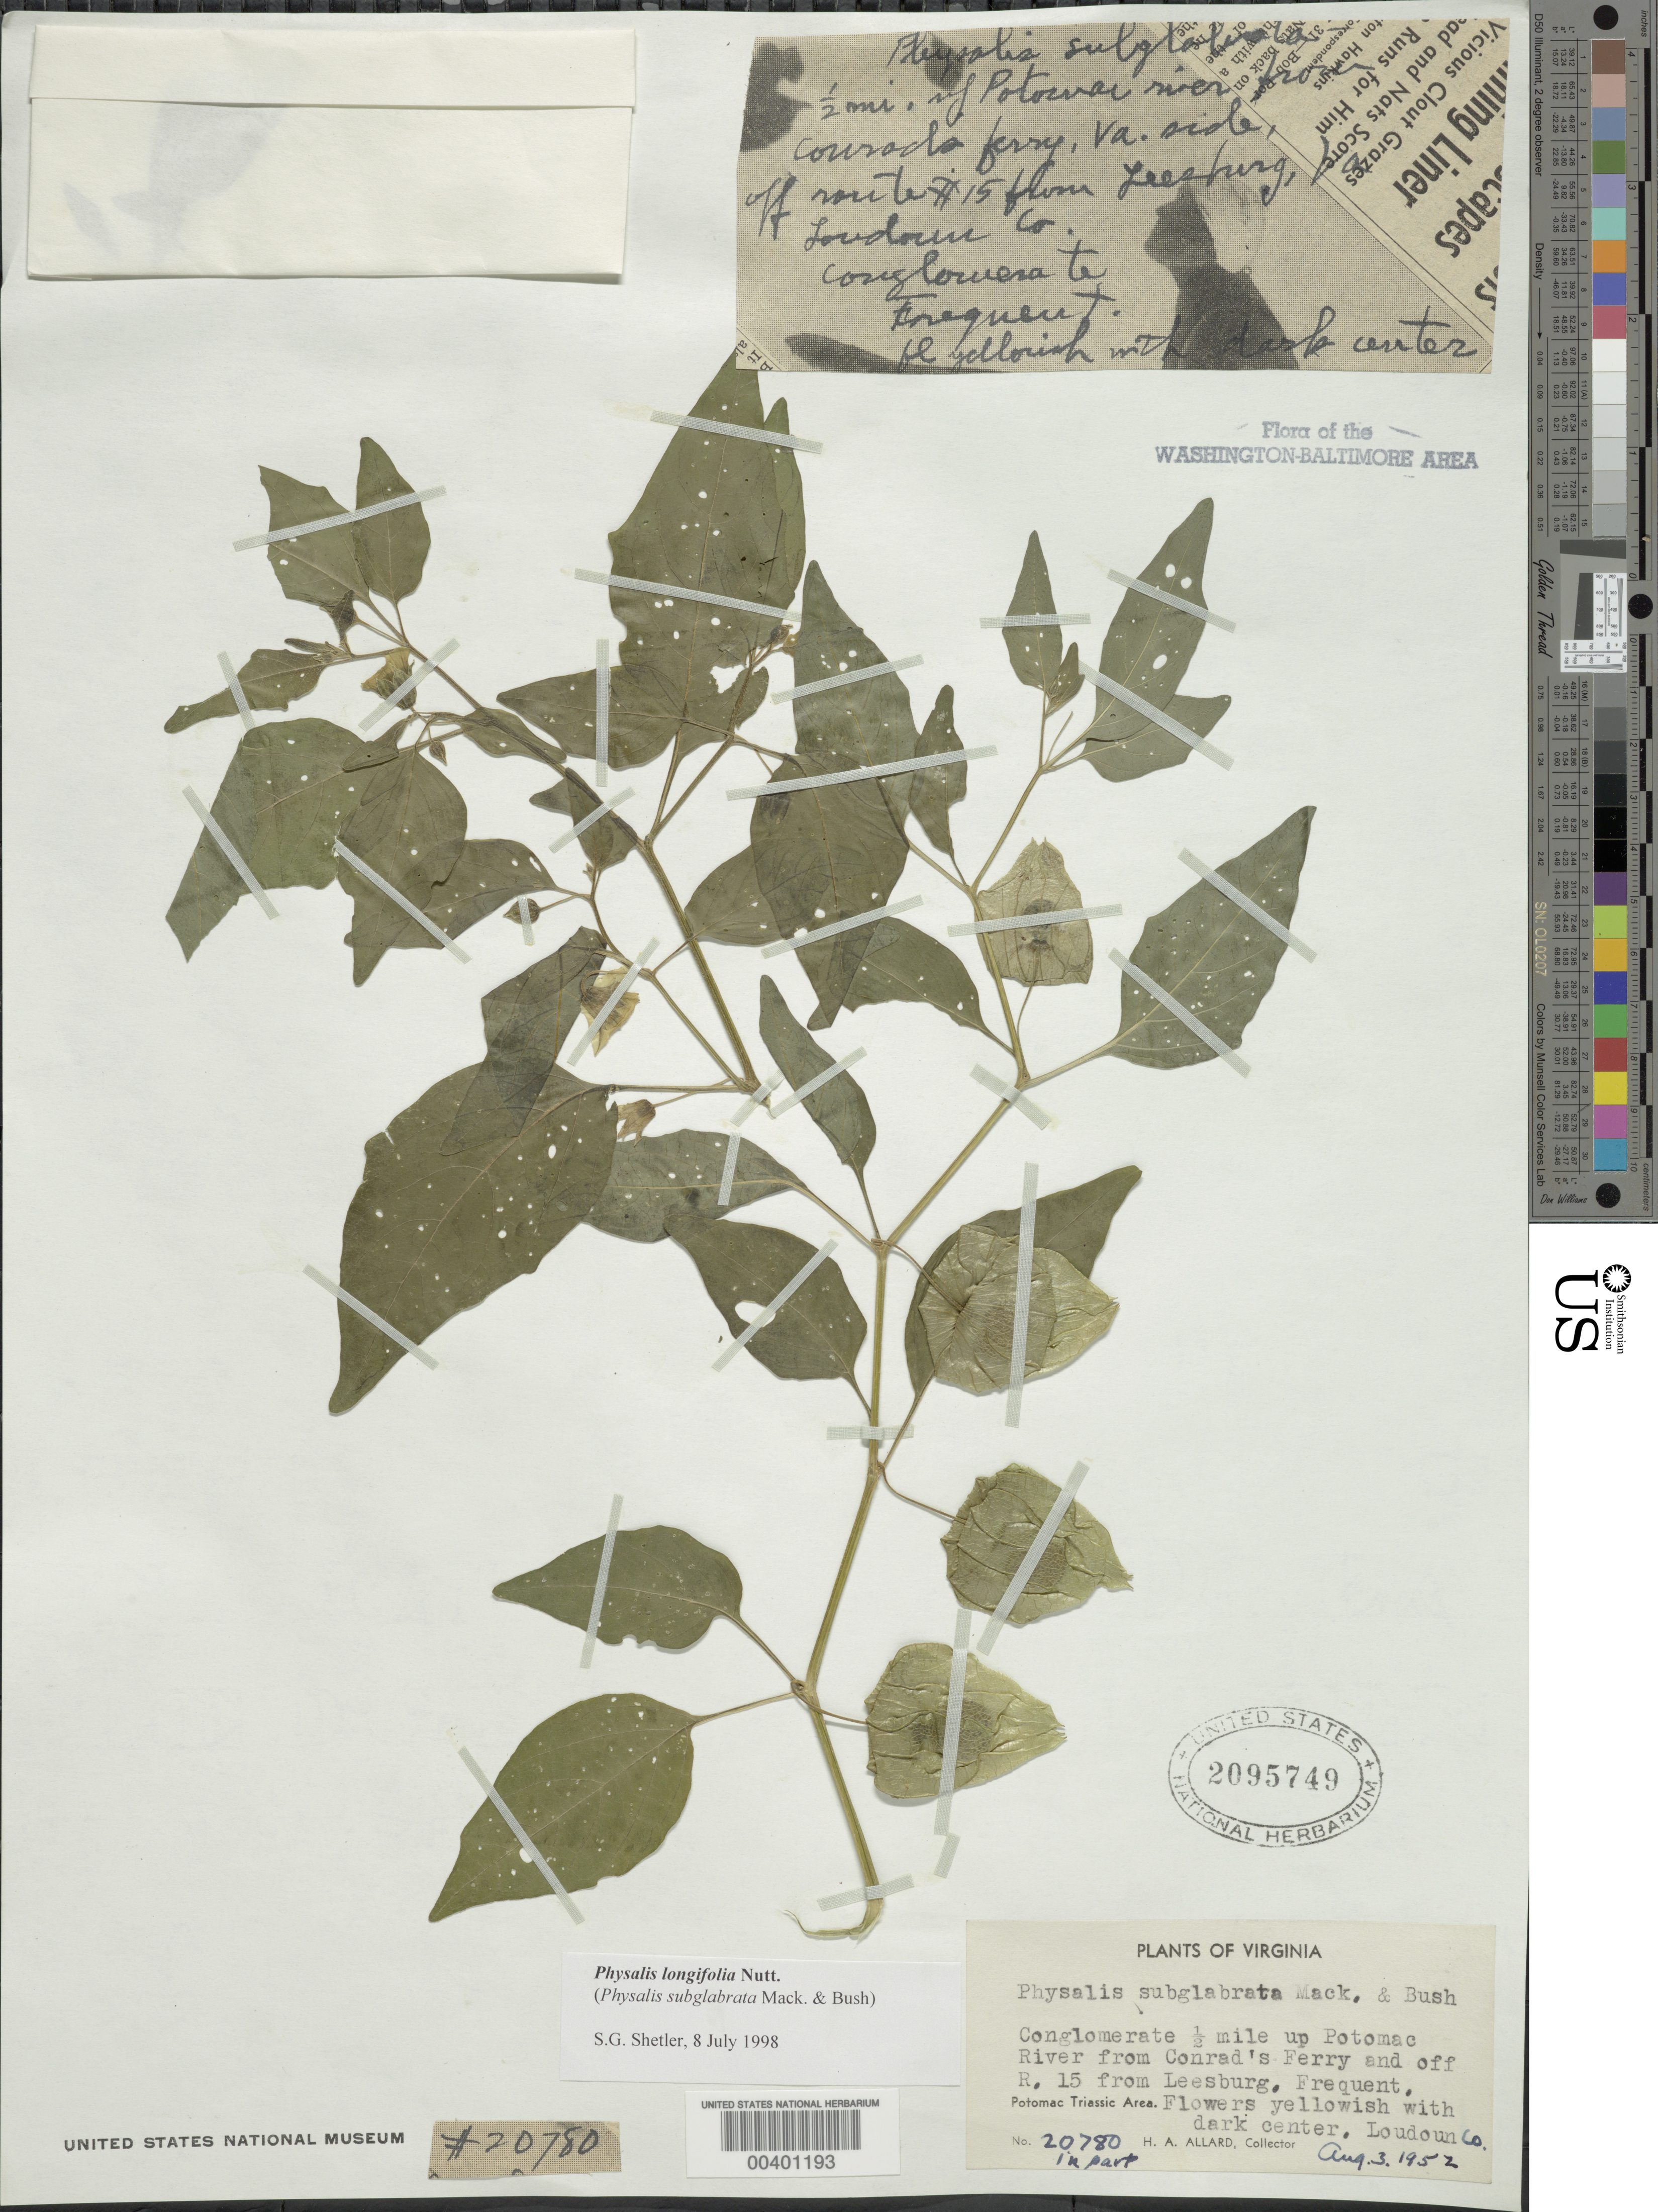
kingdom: Plantae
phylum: Tracheophyta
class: Magnoliopsida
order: Solanales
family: Solanaceae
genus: Physalis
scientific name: Physalis longifolia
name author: Nutt.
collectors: H. A. Allard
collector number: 20780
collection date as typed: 03 Aug 1952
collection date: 1952-08-03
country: United States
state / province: Virginia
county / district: Loudoun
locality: Conglomerate on Potomac River, near Conrads Ferry off Route 15 from Leesburg C. and O. Canal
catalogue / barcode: US 2095749